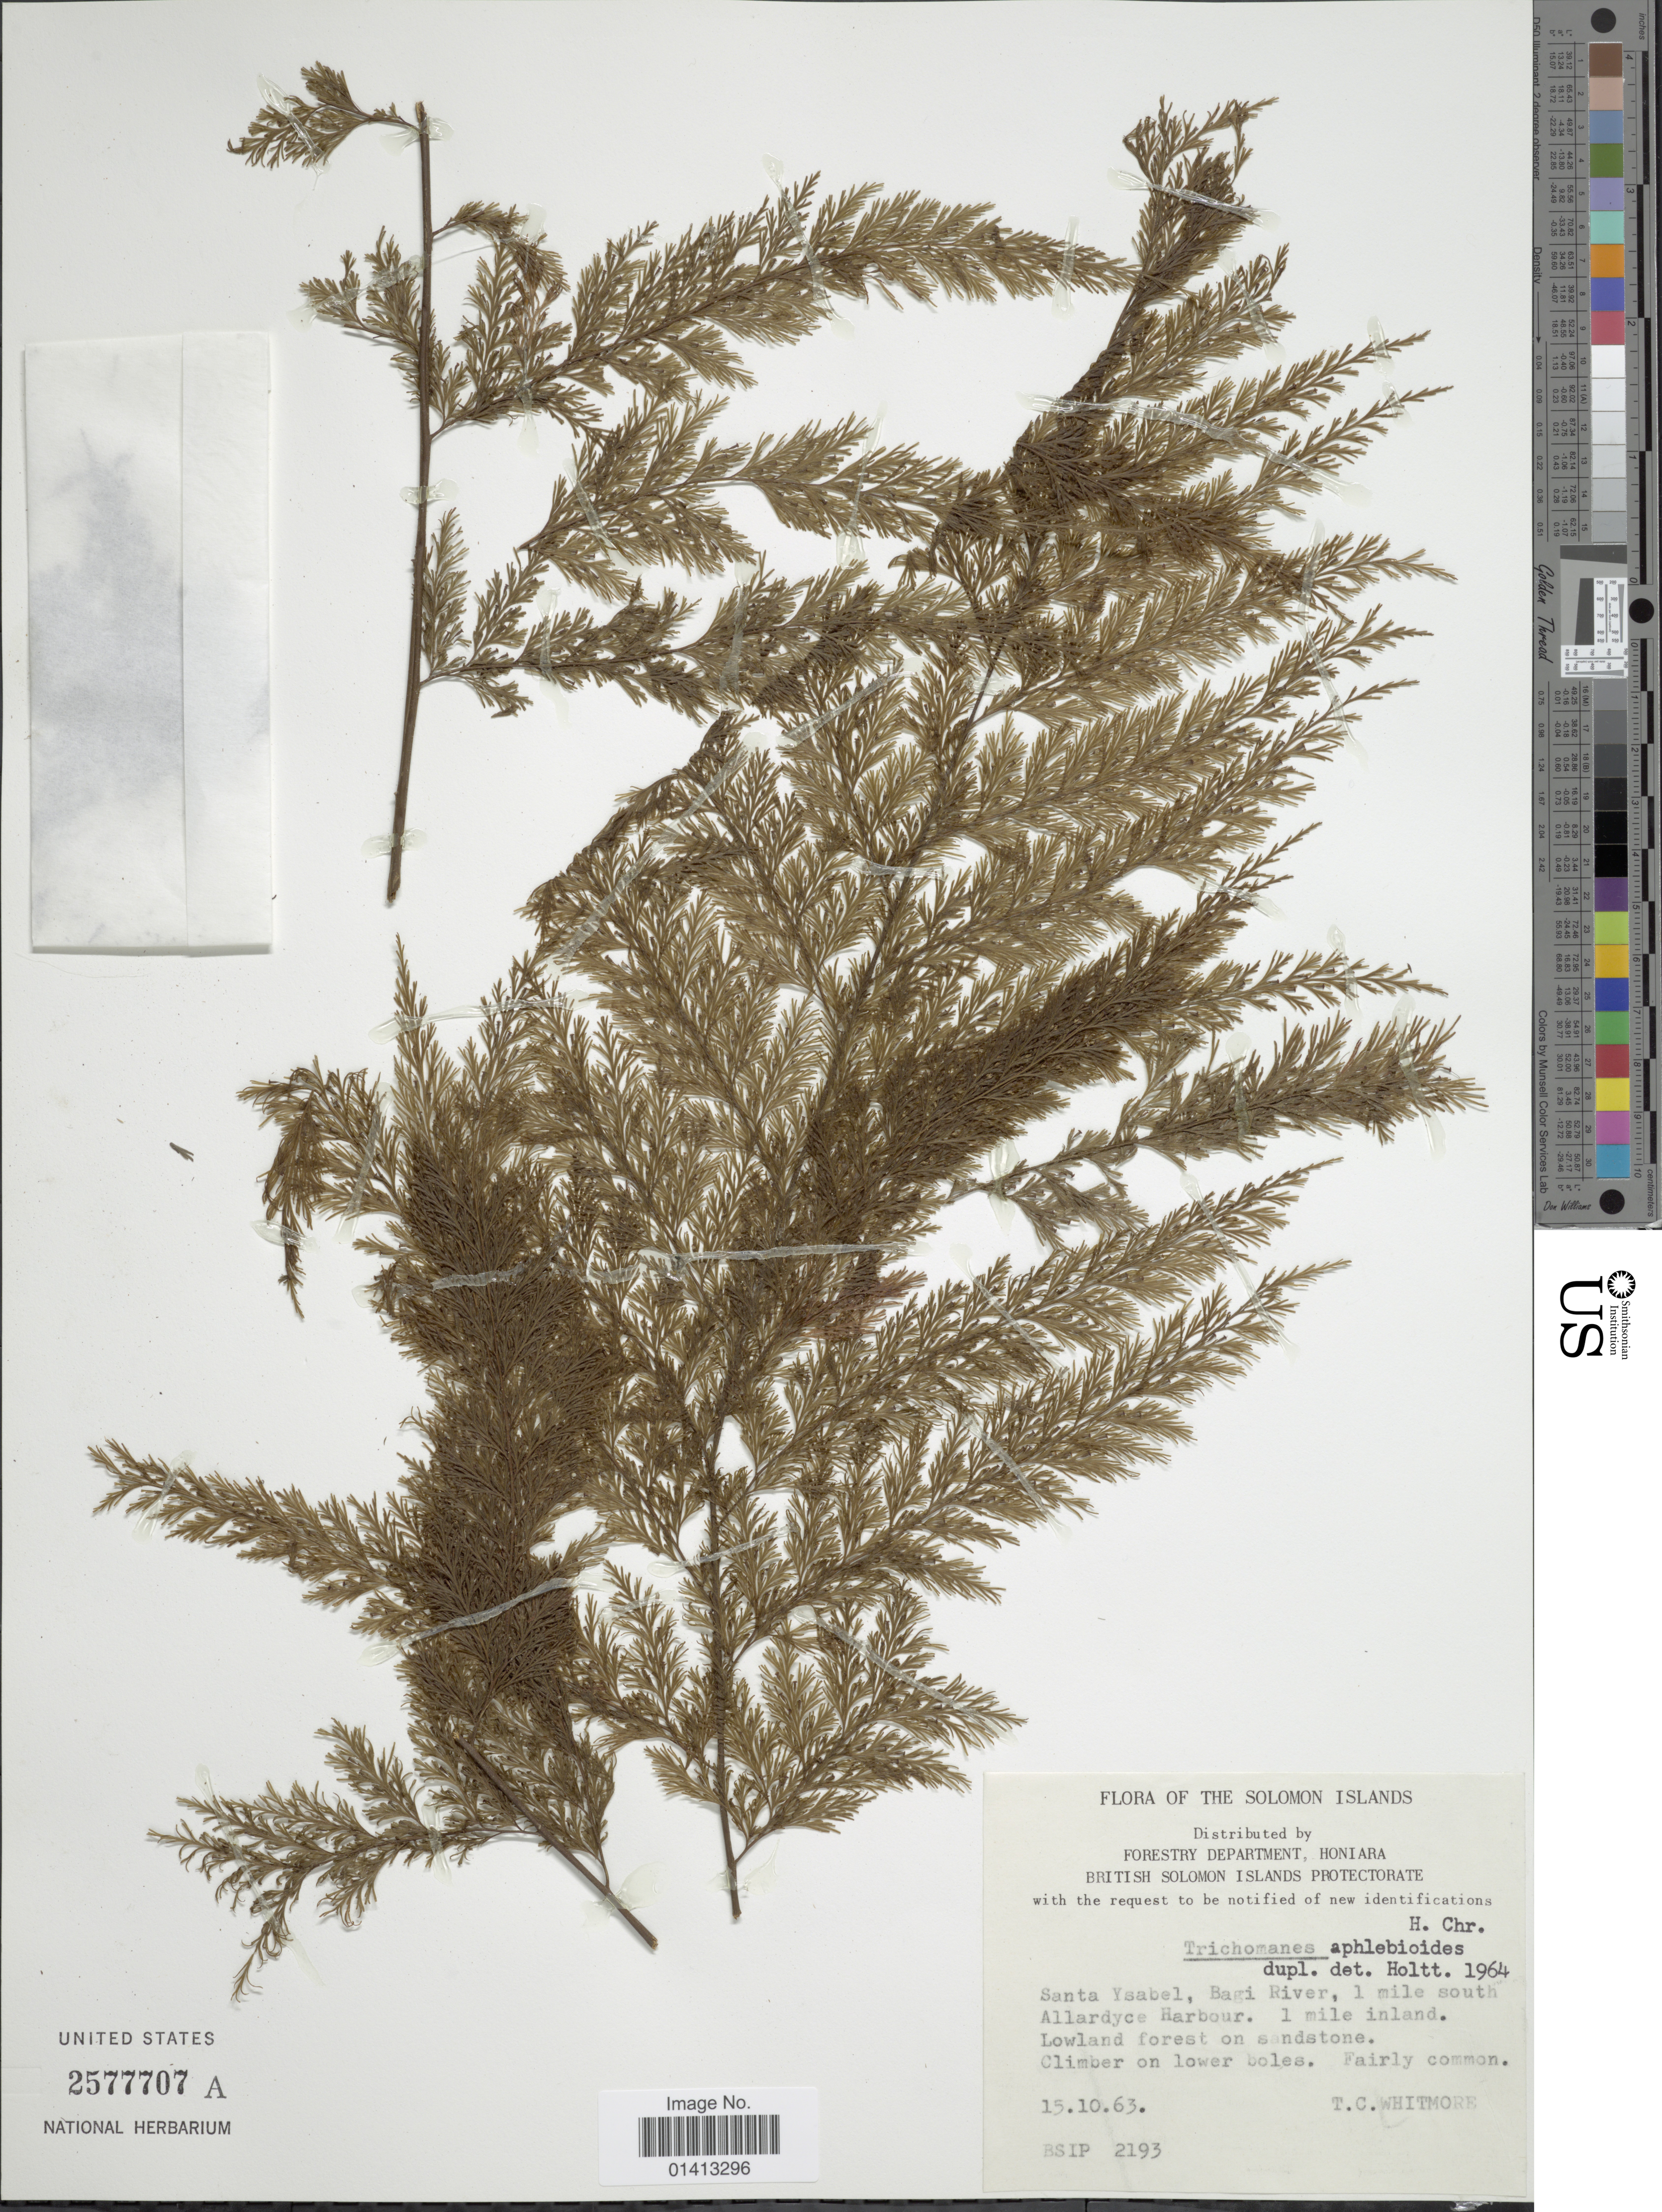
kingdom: Plantae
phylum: Tracheophyta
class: Polypodiopsida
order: Hymenophyllales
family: Hymenophyllaceae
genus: Crepidomanes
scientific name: Crepidomanes aphlebioides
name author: (Christ) I.M. Turner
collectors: T. C. Whitmore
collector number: BSIP 2193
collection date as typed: Transcribed d/m/y: 15/10/63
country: Solomon Islands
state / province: Solomon Islands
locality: Santa Ysabel, Bagi River, 1 mile south Allardyce Harbour. 1 mile inland. Lowland forest on sandstone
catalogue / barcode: US 2577707A